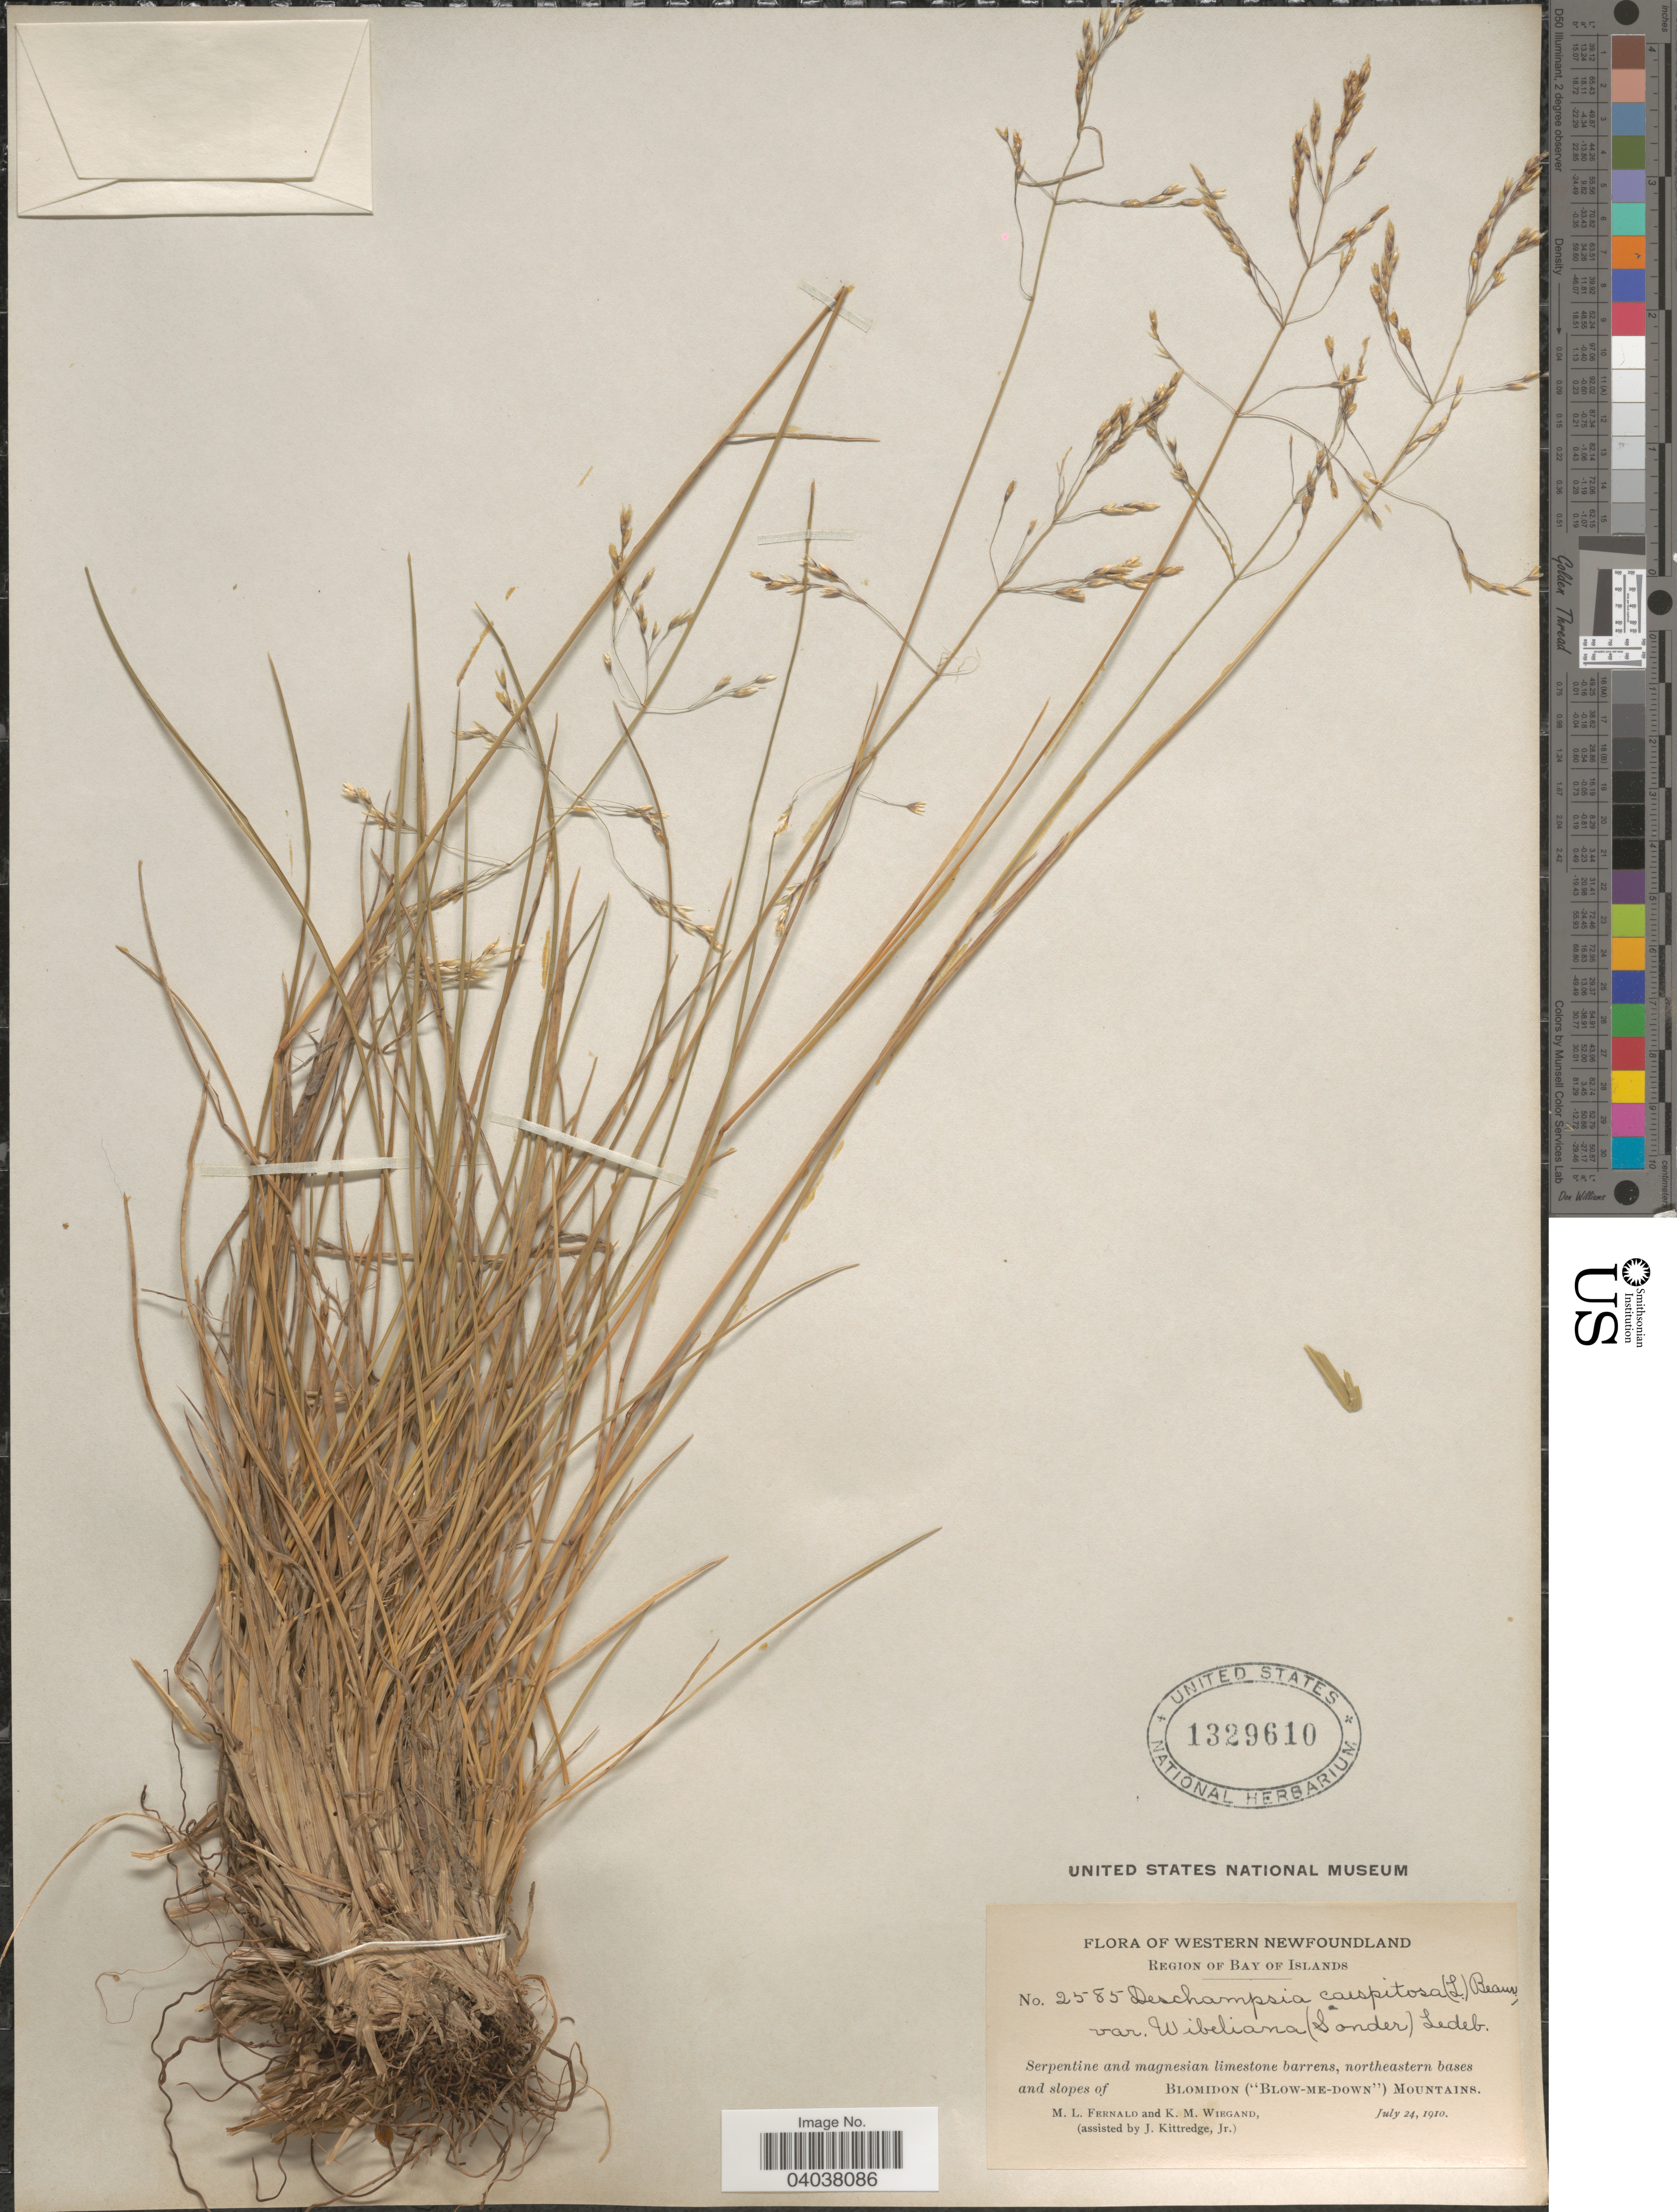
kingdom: Plantae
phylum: Tracheophyta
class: Liliopsida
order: Poales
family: Poaceae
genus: Deschampsia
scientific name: Deschampsia cespitosa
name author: (L.) P. Beauv.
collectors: M. L. Fernald, K. M. Wiegand & J. Kittredge Jr.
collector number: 2585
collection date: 1910-07-24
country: Canada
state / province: Newfoundland and Labrador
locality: Western Newfoundland. Region of Bay of Islands. Northeastern bases and slopes of Blomidon ("Blow-Me-Down") Mountains.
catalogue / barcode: US 1329610